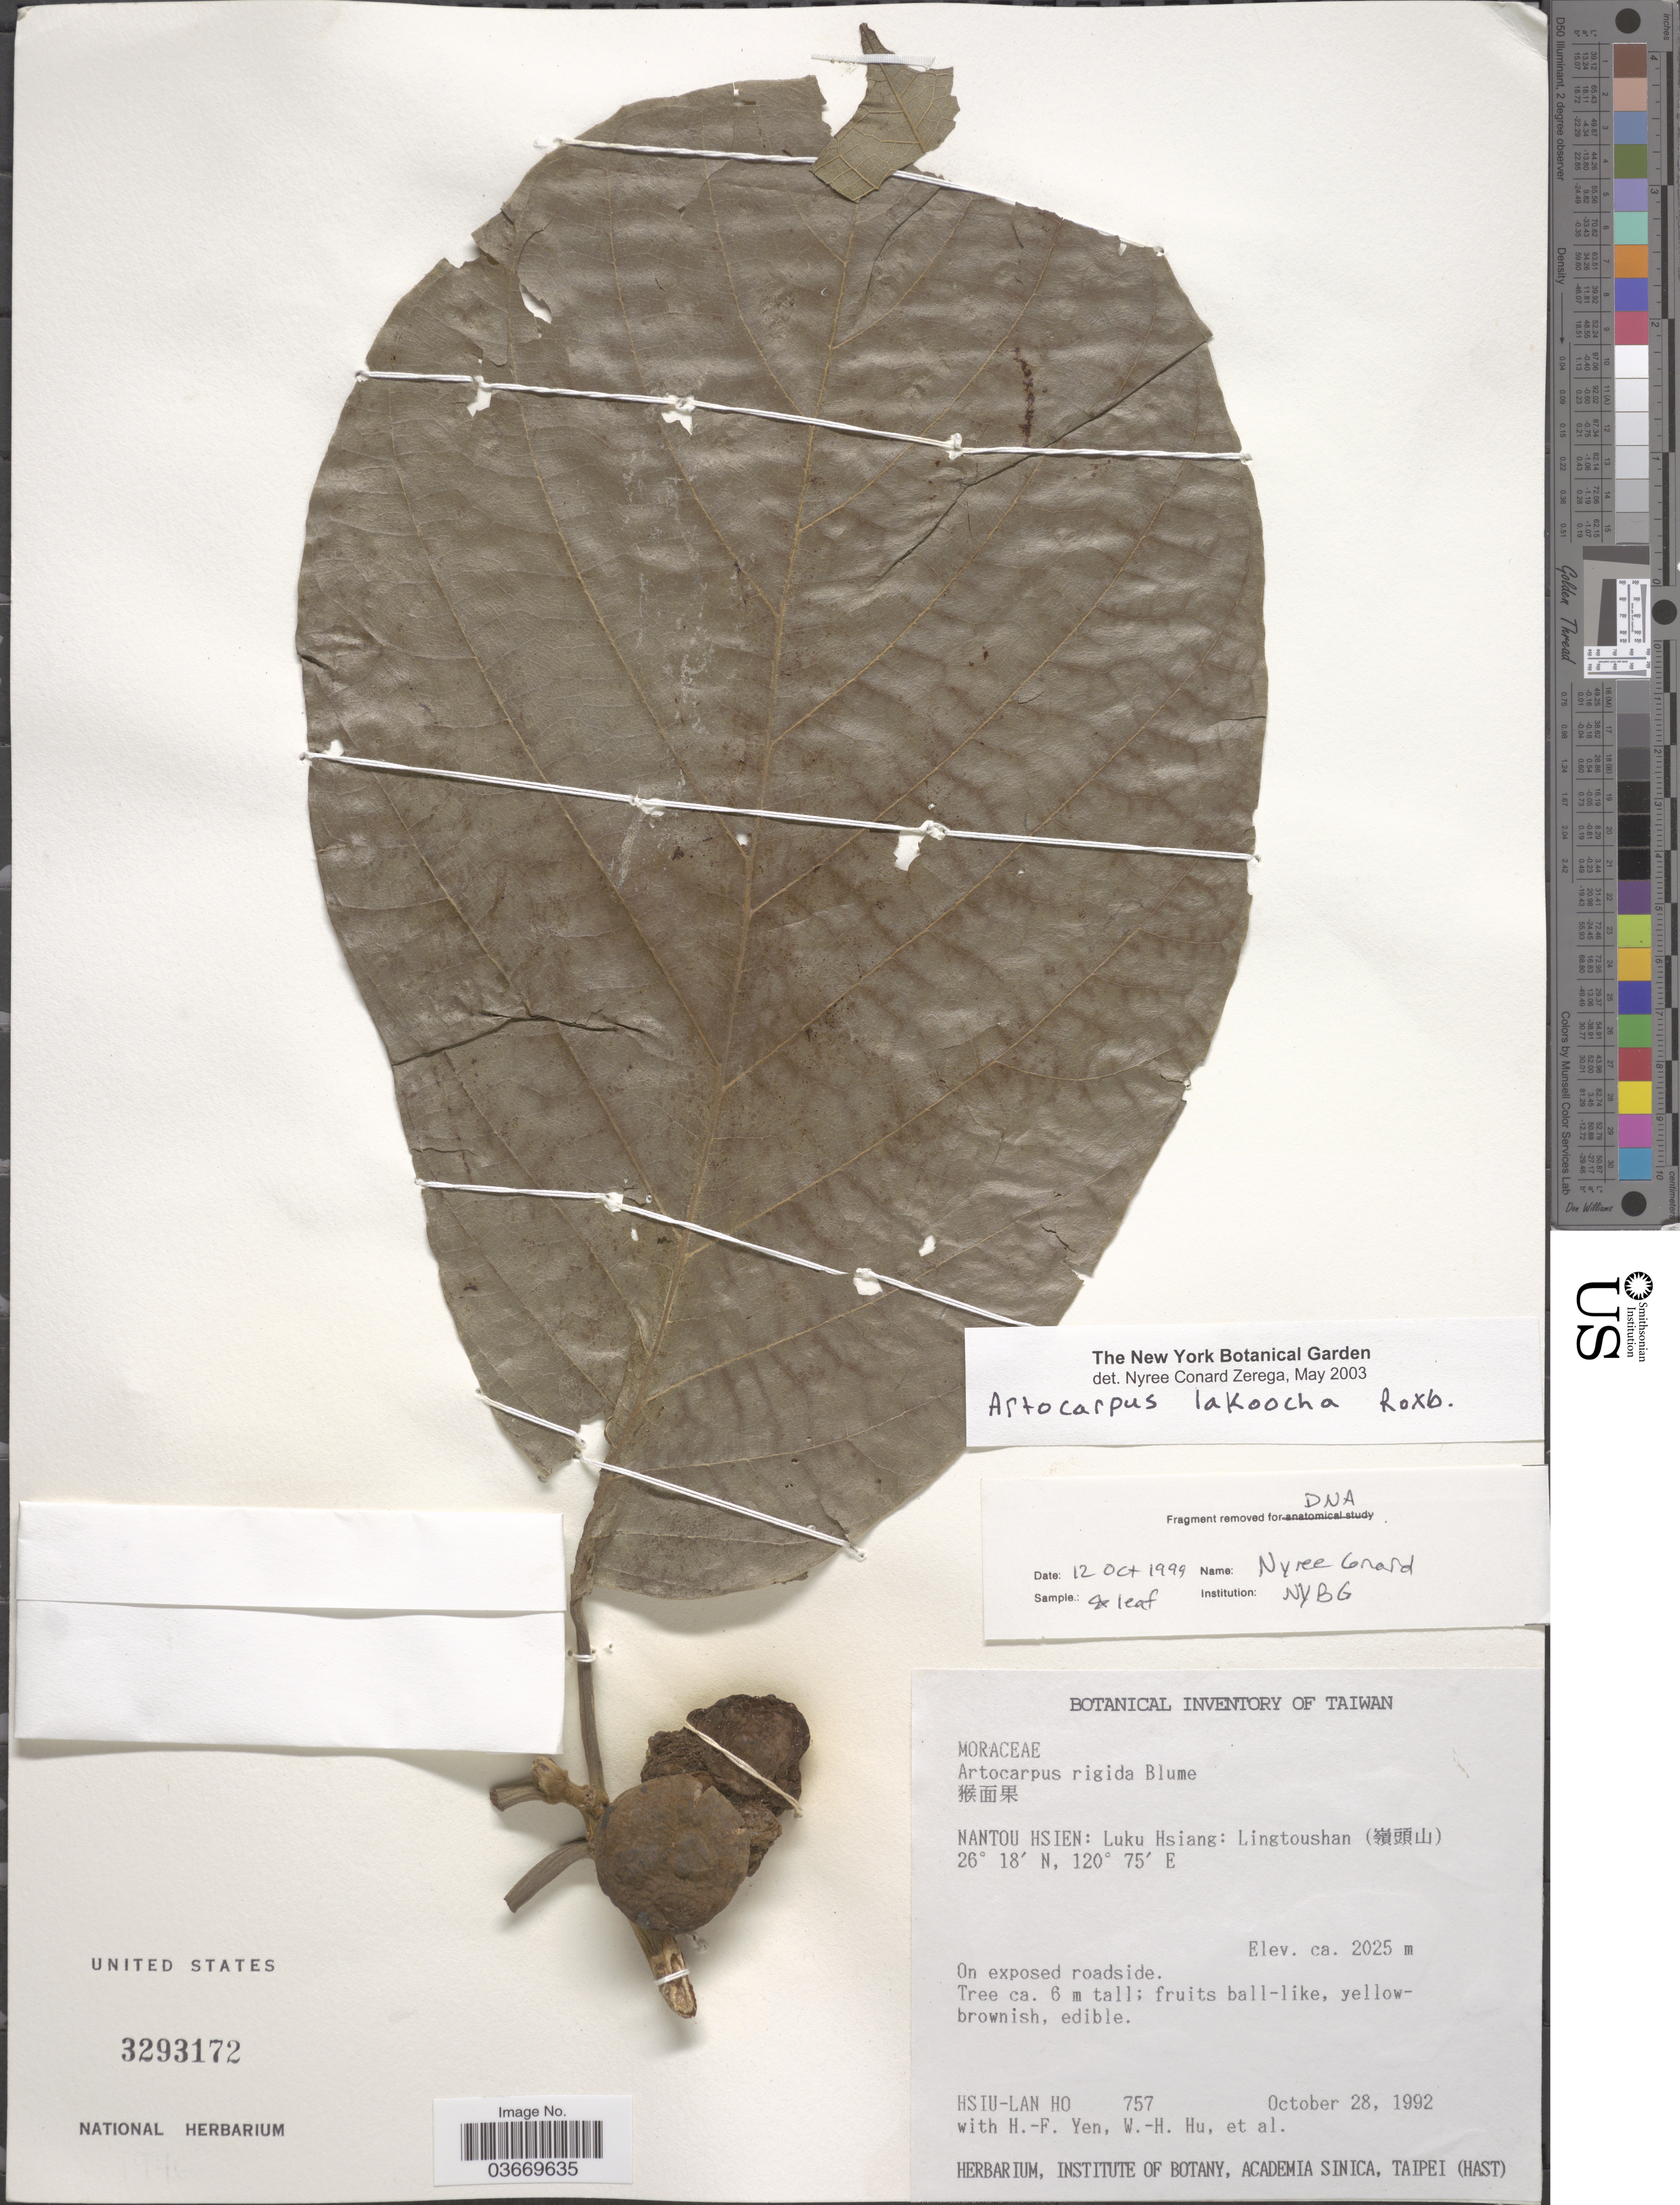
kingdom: Plantae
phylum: Tracheophyta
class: Magnoliopsida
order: Rosales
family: Moraceae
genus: Artocarpus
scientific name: Artocarpus lakoocha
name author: Wall. ex Roxb.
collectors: H. Ho, H. Yen, W. H. Hu & et al.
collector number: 757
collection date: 1992-10-28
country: Taiwan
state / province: Nantou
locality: Nantou Hsien: Luku Hsiang: Lingtoushan (X).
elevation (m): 2025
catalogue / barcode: US 3293172